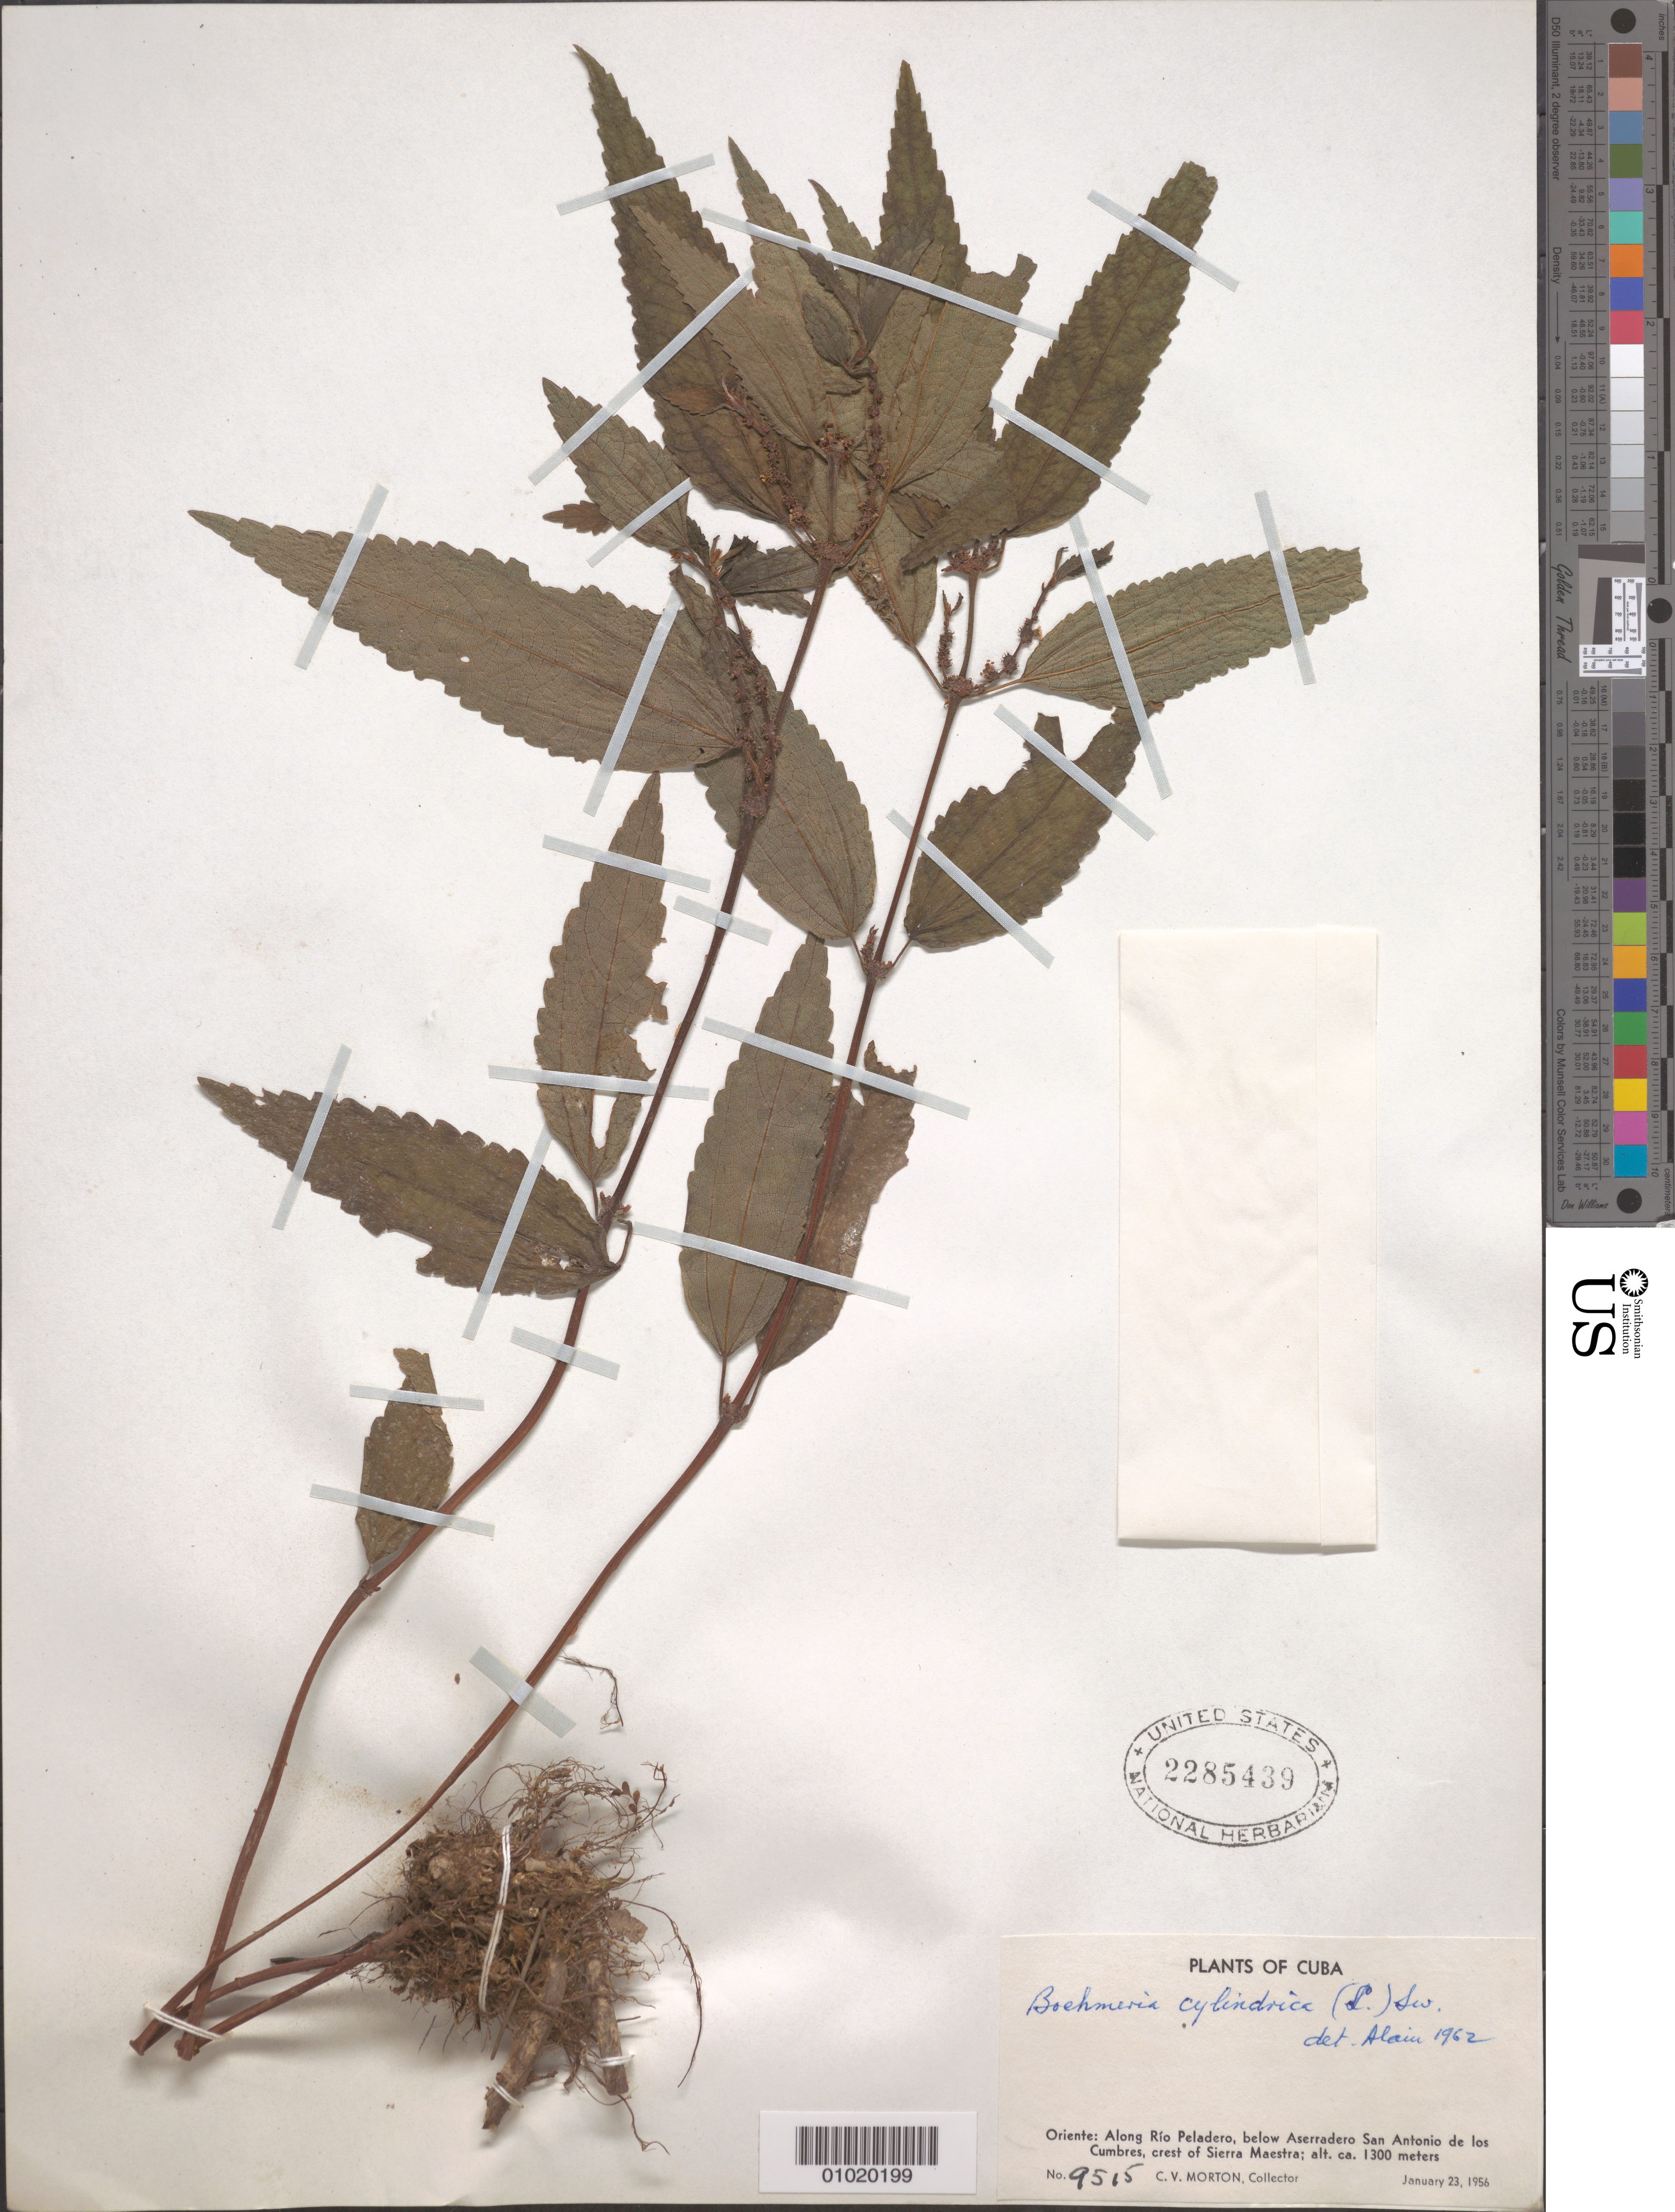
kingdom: Plantae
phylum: Tracheophyta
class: Magnoliopsida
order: Rosales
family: Urticaceae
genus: Boehmeria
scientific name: Boehmeria cylindrica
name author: (L.) Sw.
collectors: C. V. Morton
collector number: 9515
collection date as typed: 23 Jan 1956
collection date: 1956-01-23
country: Cuba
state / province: Granma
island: Cuba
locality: Along Rio Peladero, below Aserradero San Antonio de los Cumbres, crest of Sierra Maestra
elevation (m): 1300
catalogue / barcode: US 2285439